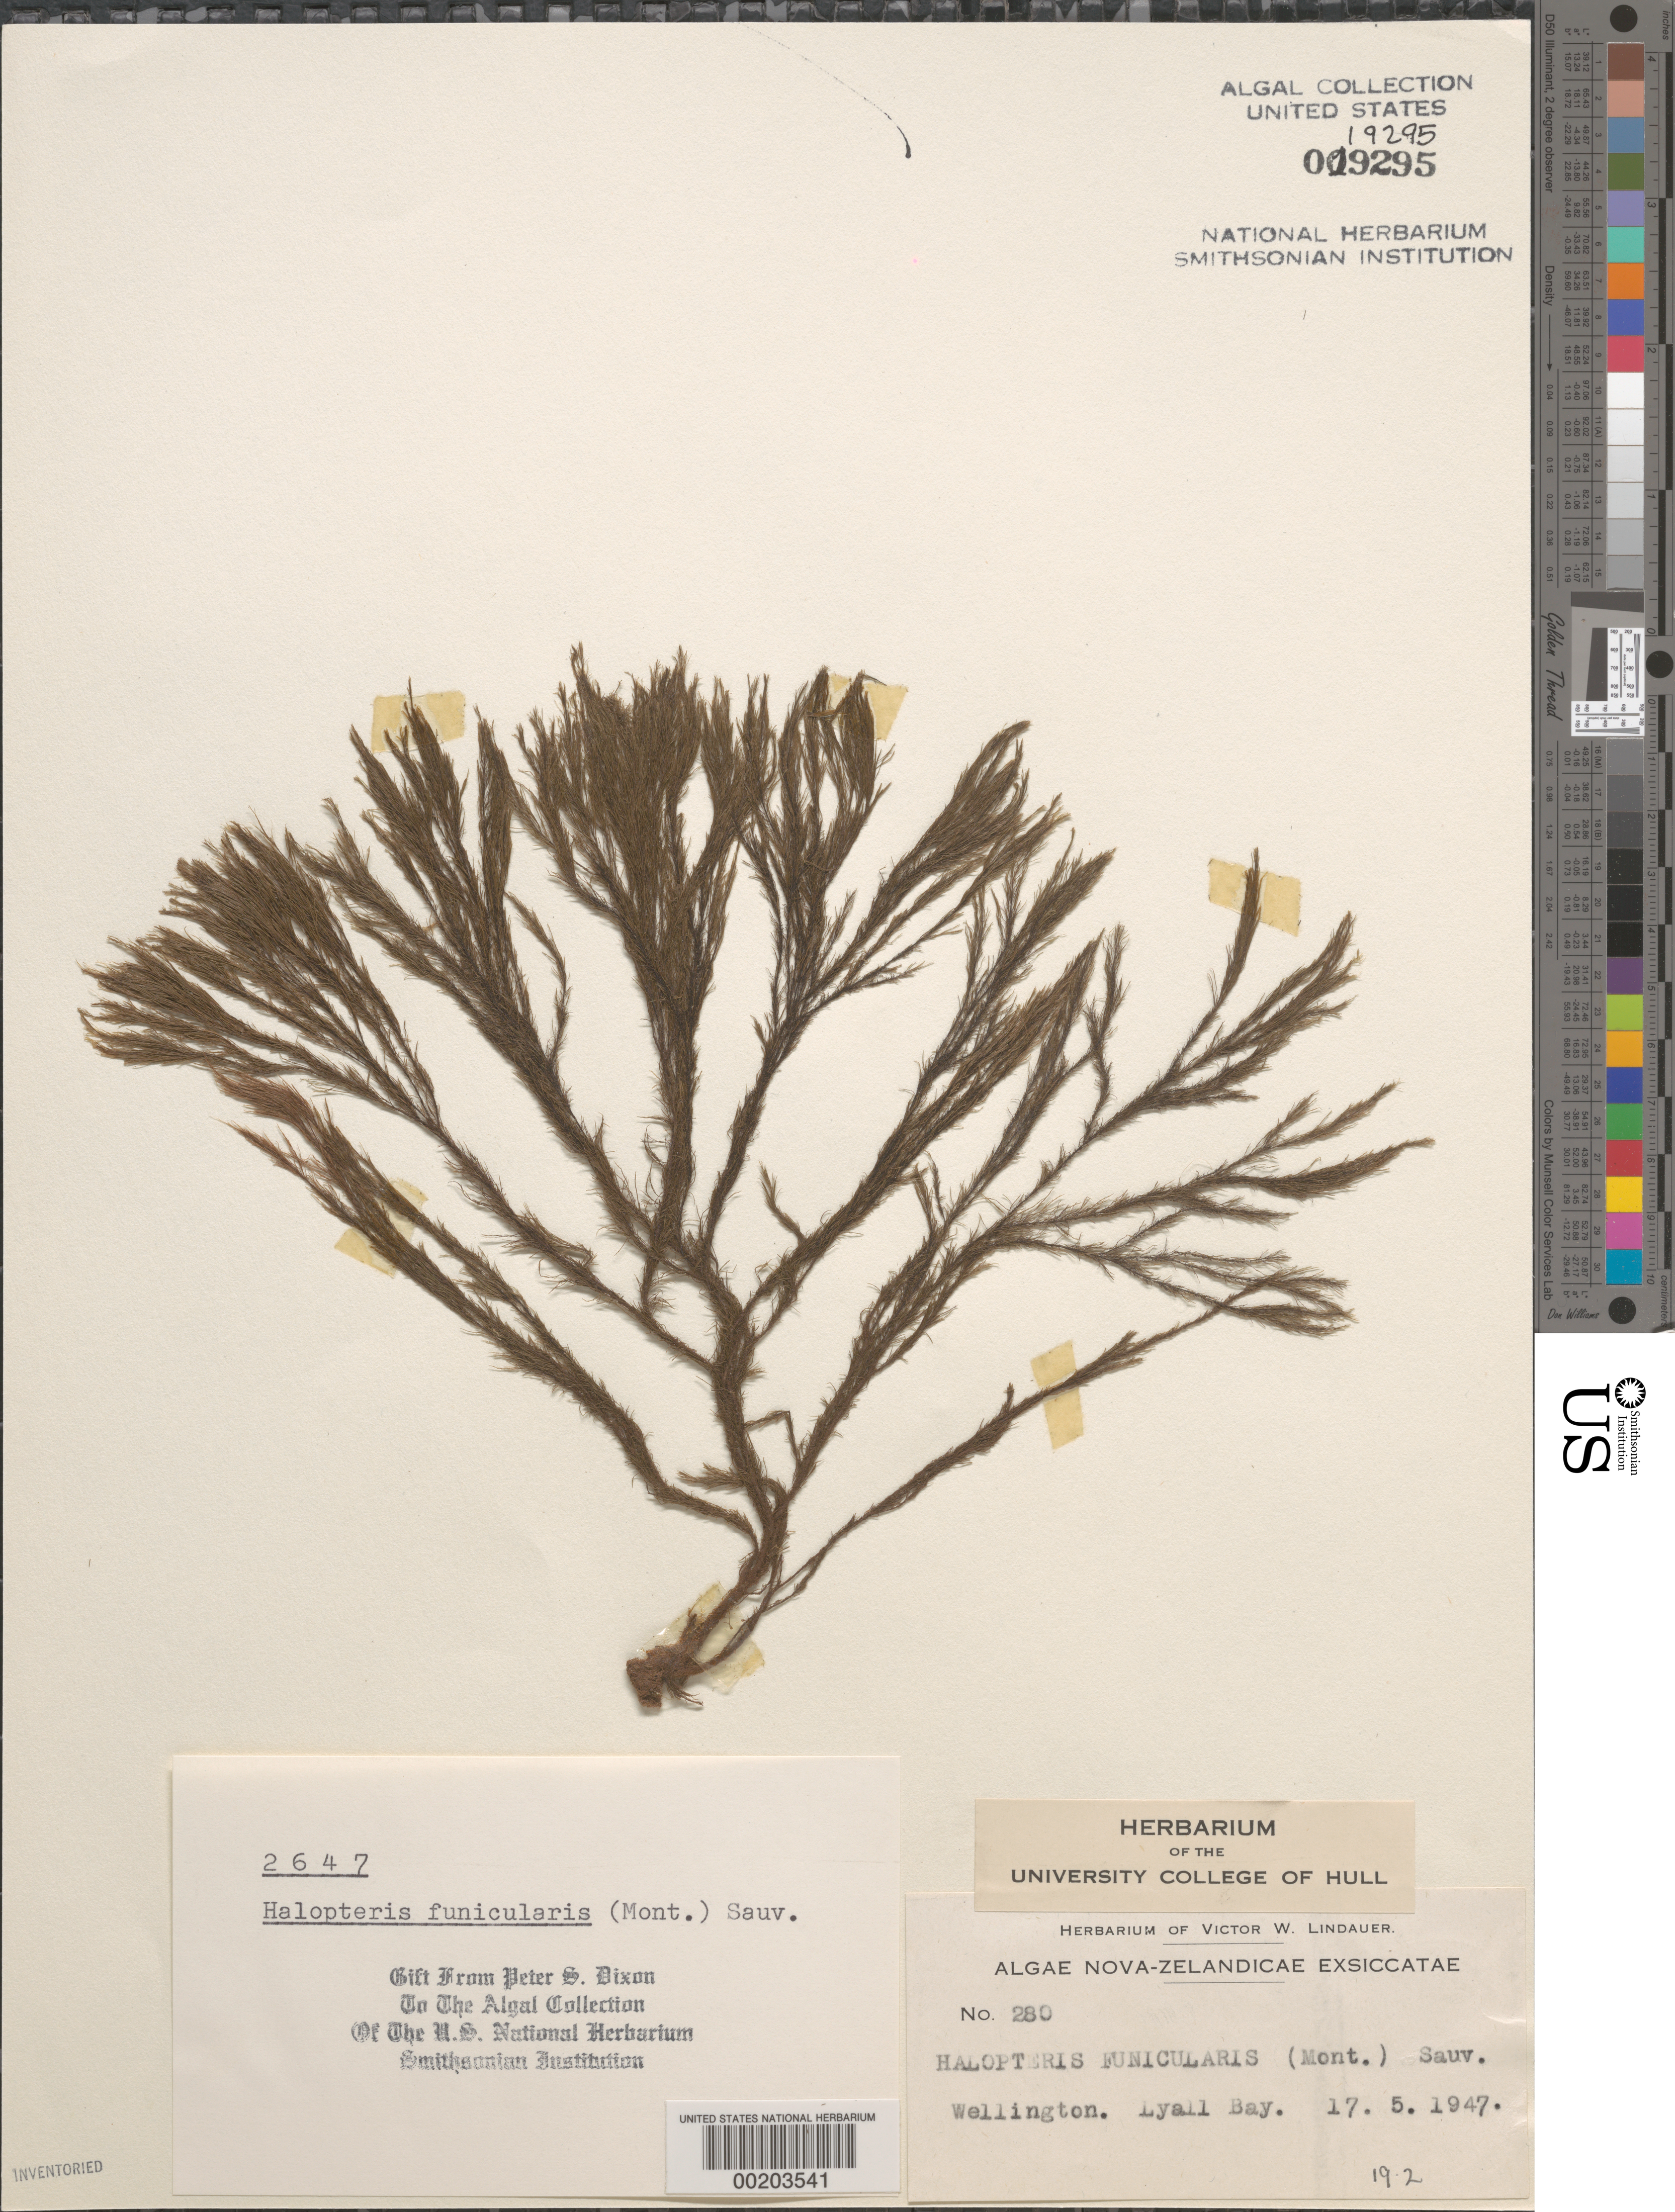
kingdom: Chromista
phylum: Ochrophyta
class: Phaeophyceae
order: Sphacelariales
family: Stypocaulaceae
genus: Halopteris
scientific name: Halopteris funicularis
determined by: Dixon, P. S.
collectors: V. Lindauer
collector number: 280 & PSD 2647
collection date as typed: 17 May 1947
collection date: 1947-05-17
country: New Zealand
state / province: Wellington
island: North Island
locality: Wellington, Lyall Bay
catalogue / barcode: US 19295